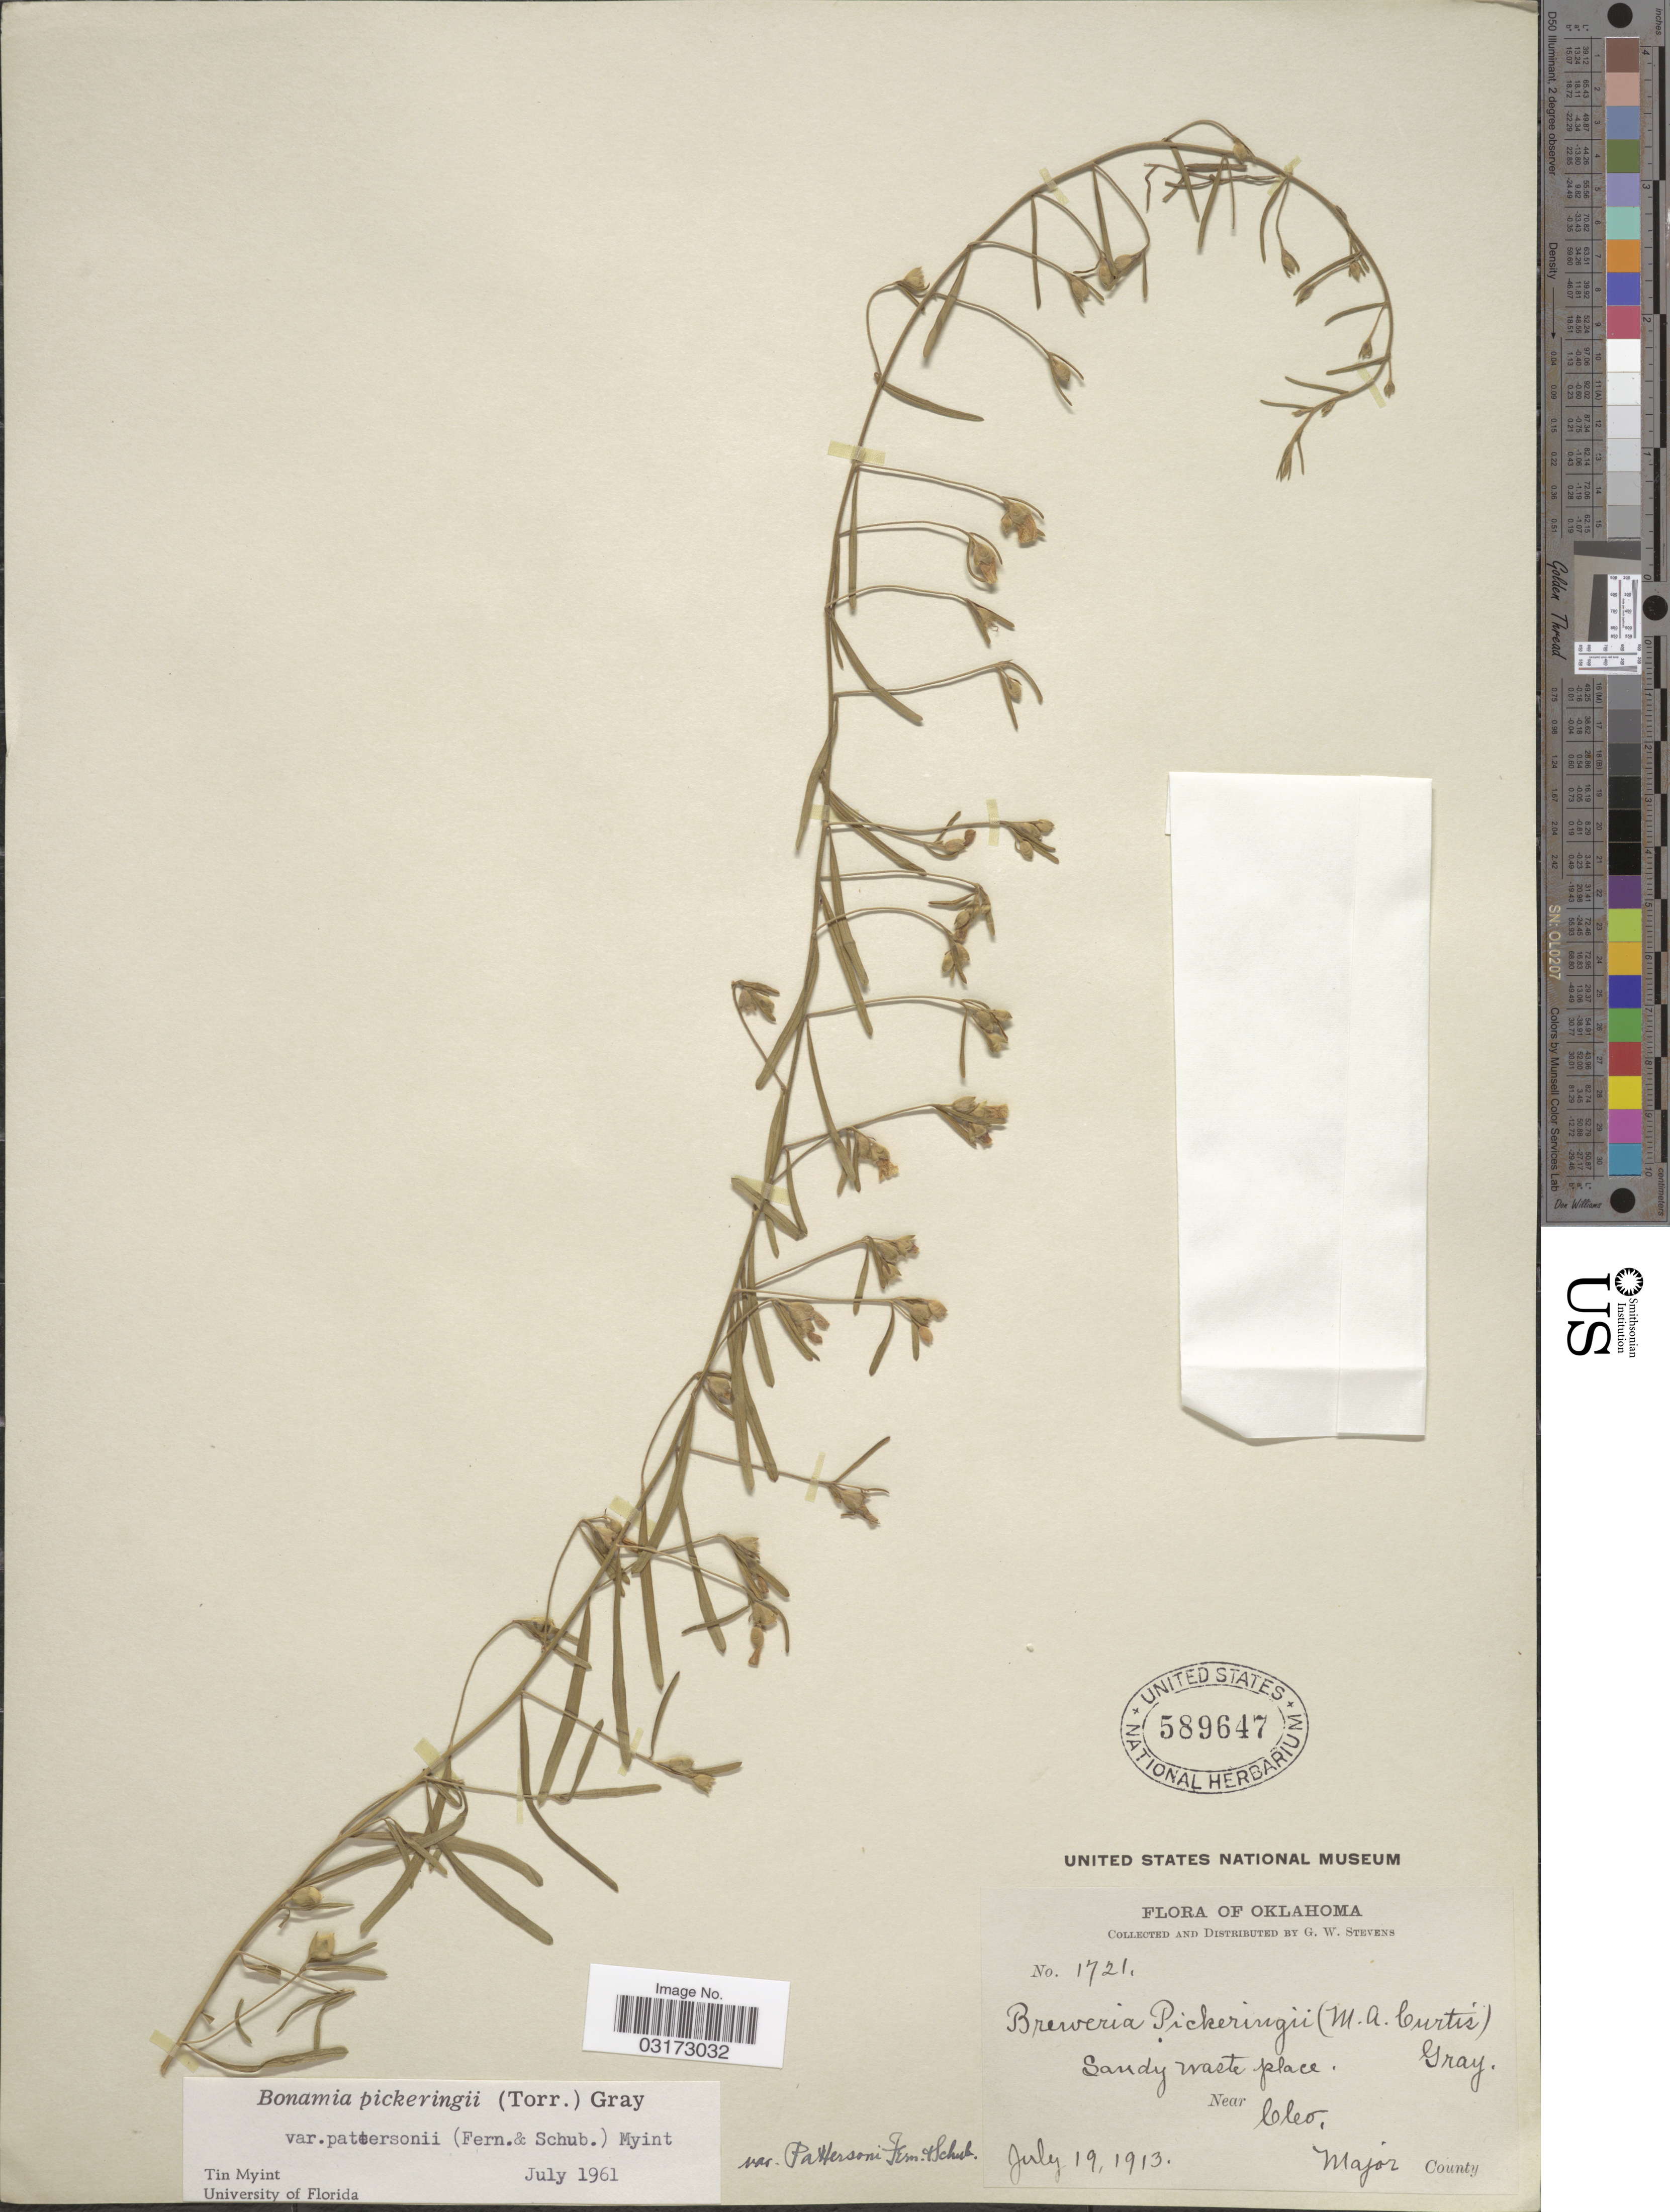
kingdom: Plantae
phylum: Tracheophyta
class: Magnoliopsida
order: Solanales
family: Convolvulaceae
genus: Stylisma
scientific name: Stylisma pickeringii var. pattersonii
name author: (Fernald & B.G. Schub.) Myint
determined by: Strong, Mark T., (BOT), Smithsonian Institution - National Museum of Natural History (UNITED STATES)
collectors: G. W. Stevens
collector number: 1721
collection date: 1913-07-19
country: United States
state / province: Oklahoma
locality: Near Cleo, Major County.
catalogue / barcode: US 589647